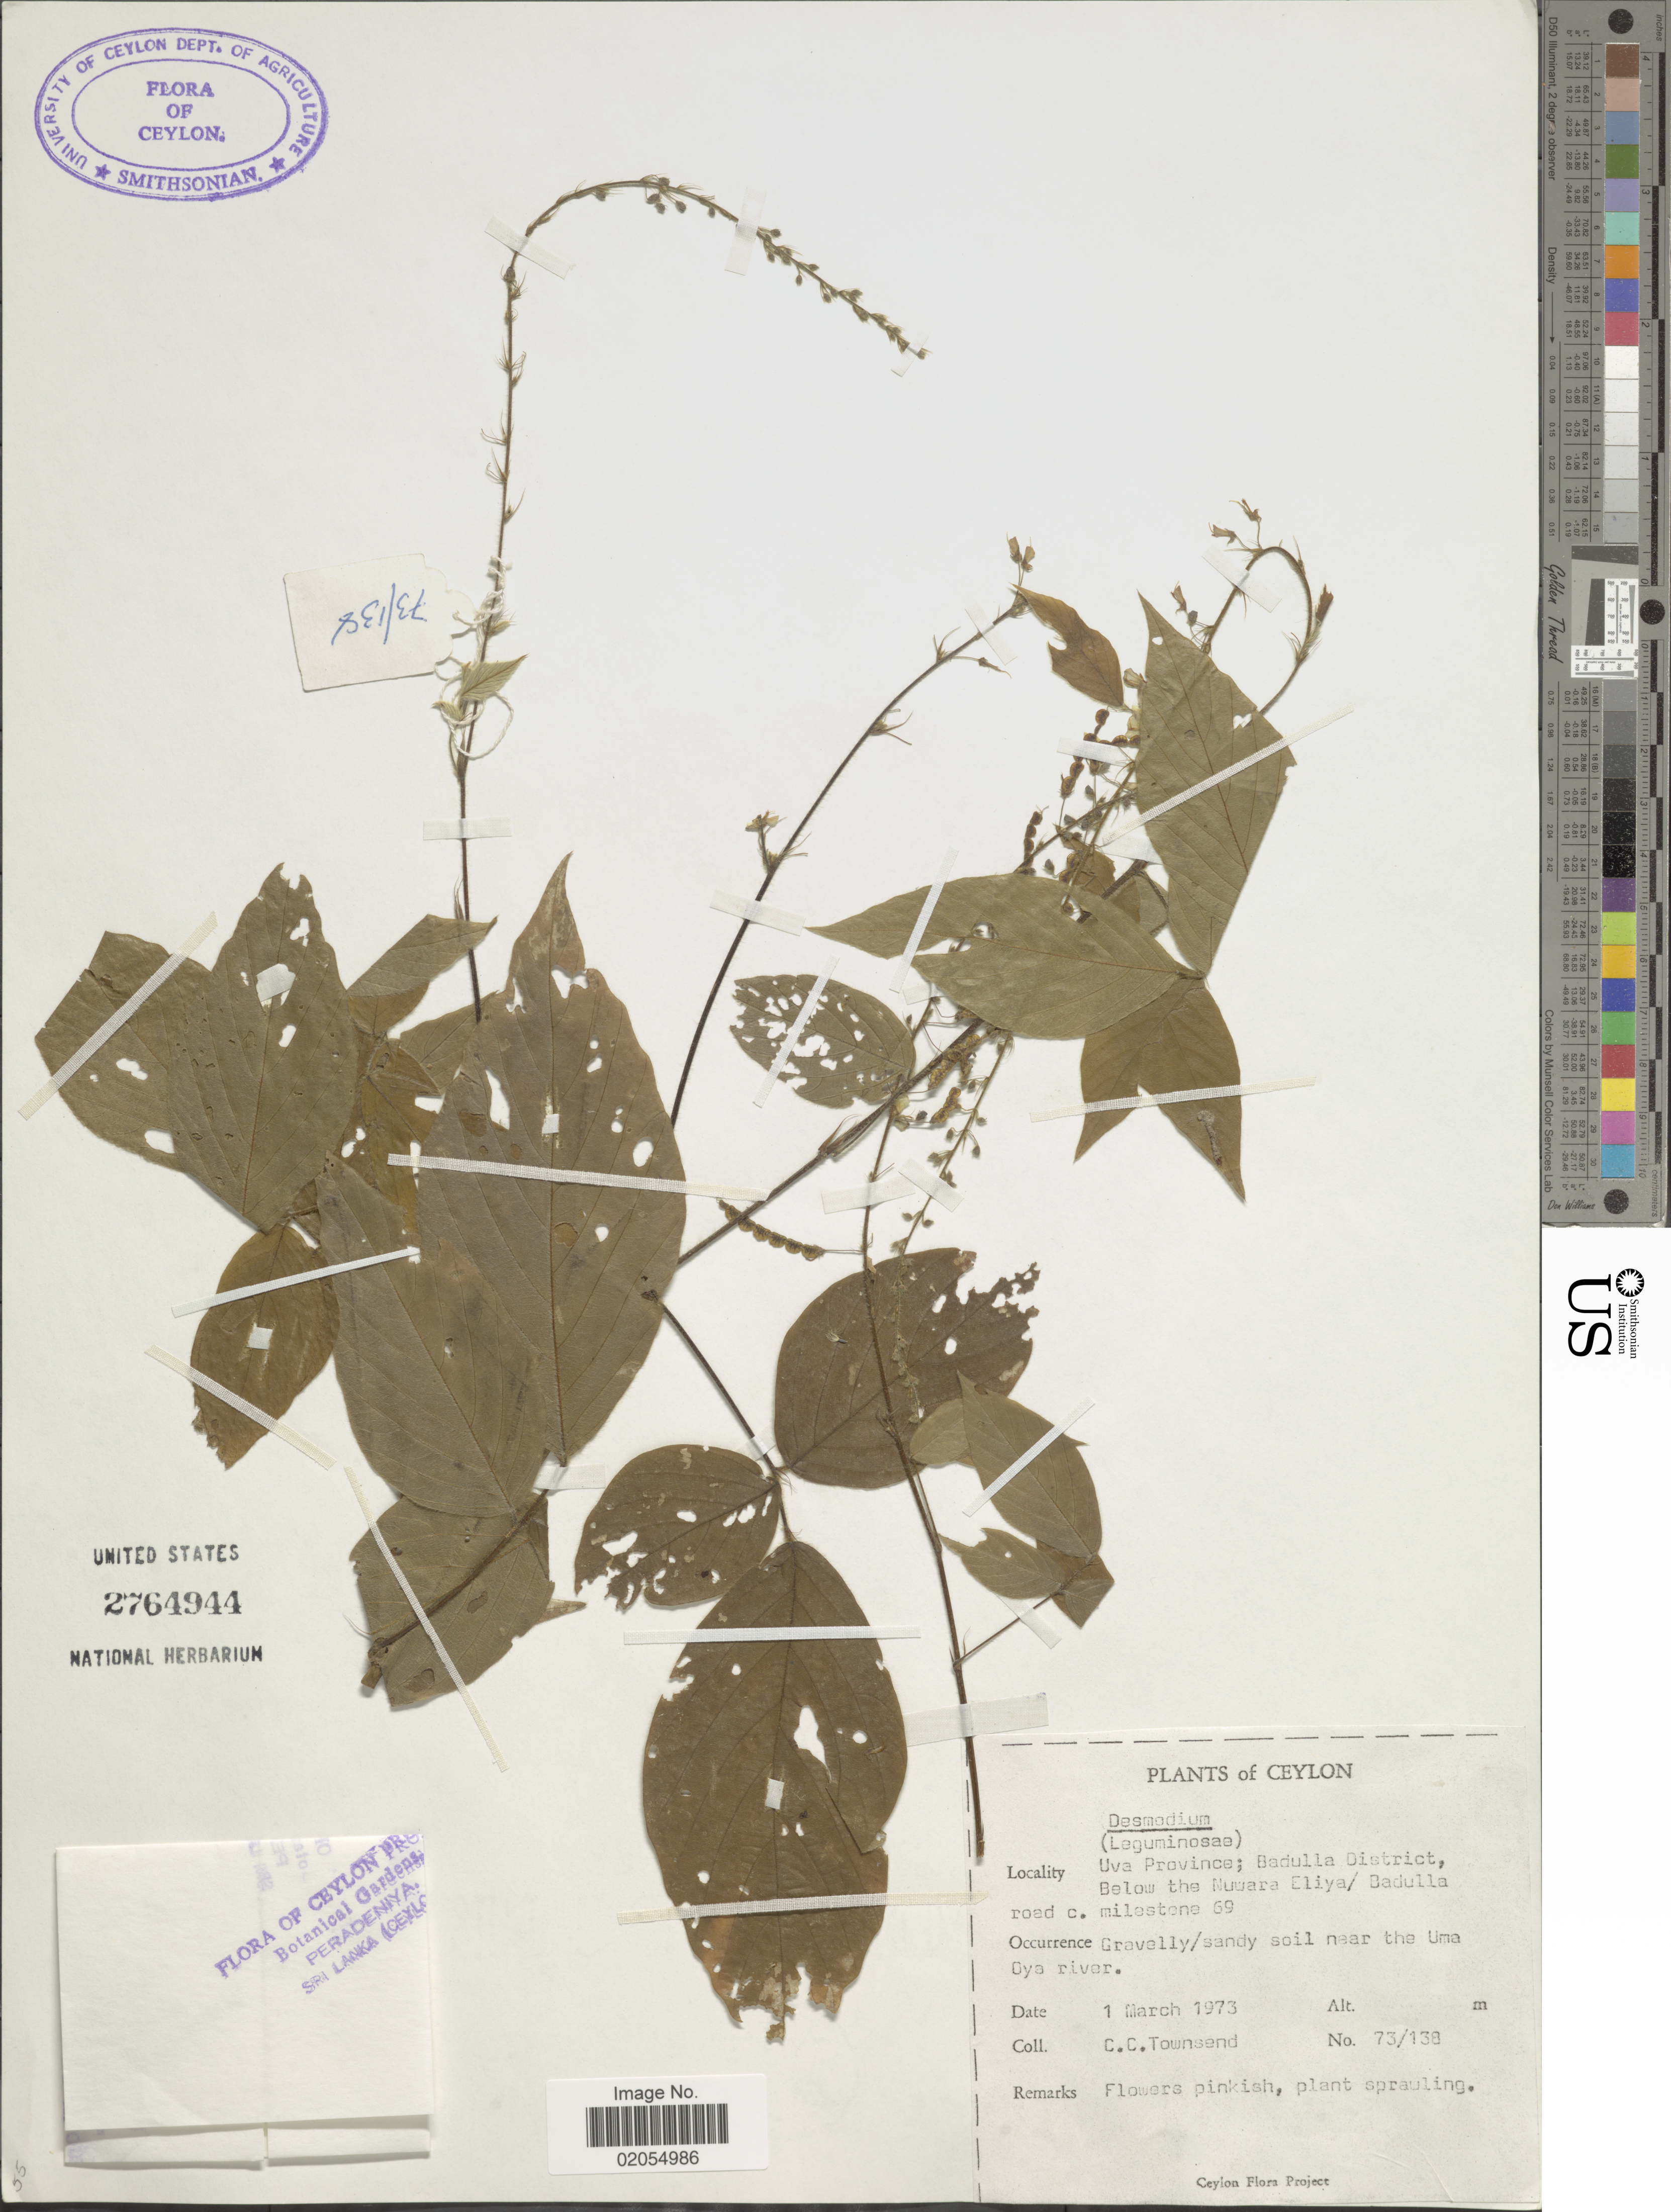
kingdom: Plantae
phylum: Tracheophyta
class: Magnoliopsida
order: Fabales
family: Fabaceae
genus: Desmodium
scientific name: Desmodium sp.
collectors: C. C. Townsend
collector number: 73/138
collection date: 1973-03-01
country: Sri Lanka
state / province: Uva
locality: Ceylon. Uva Province; Badulla District, Below the Nuwara Eliya/Badulla road c. milestone 69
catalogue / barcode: US 2764944